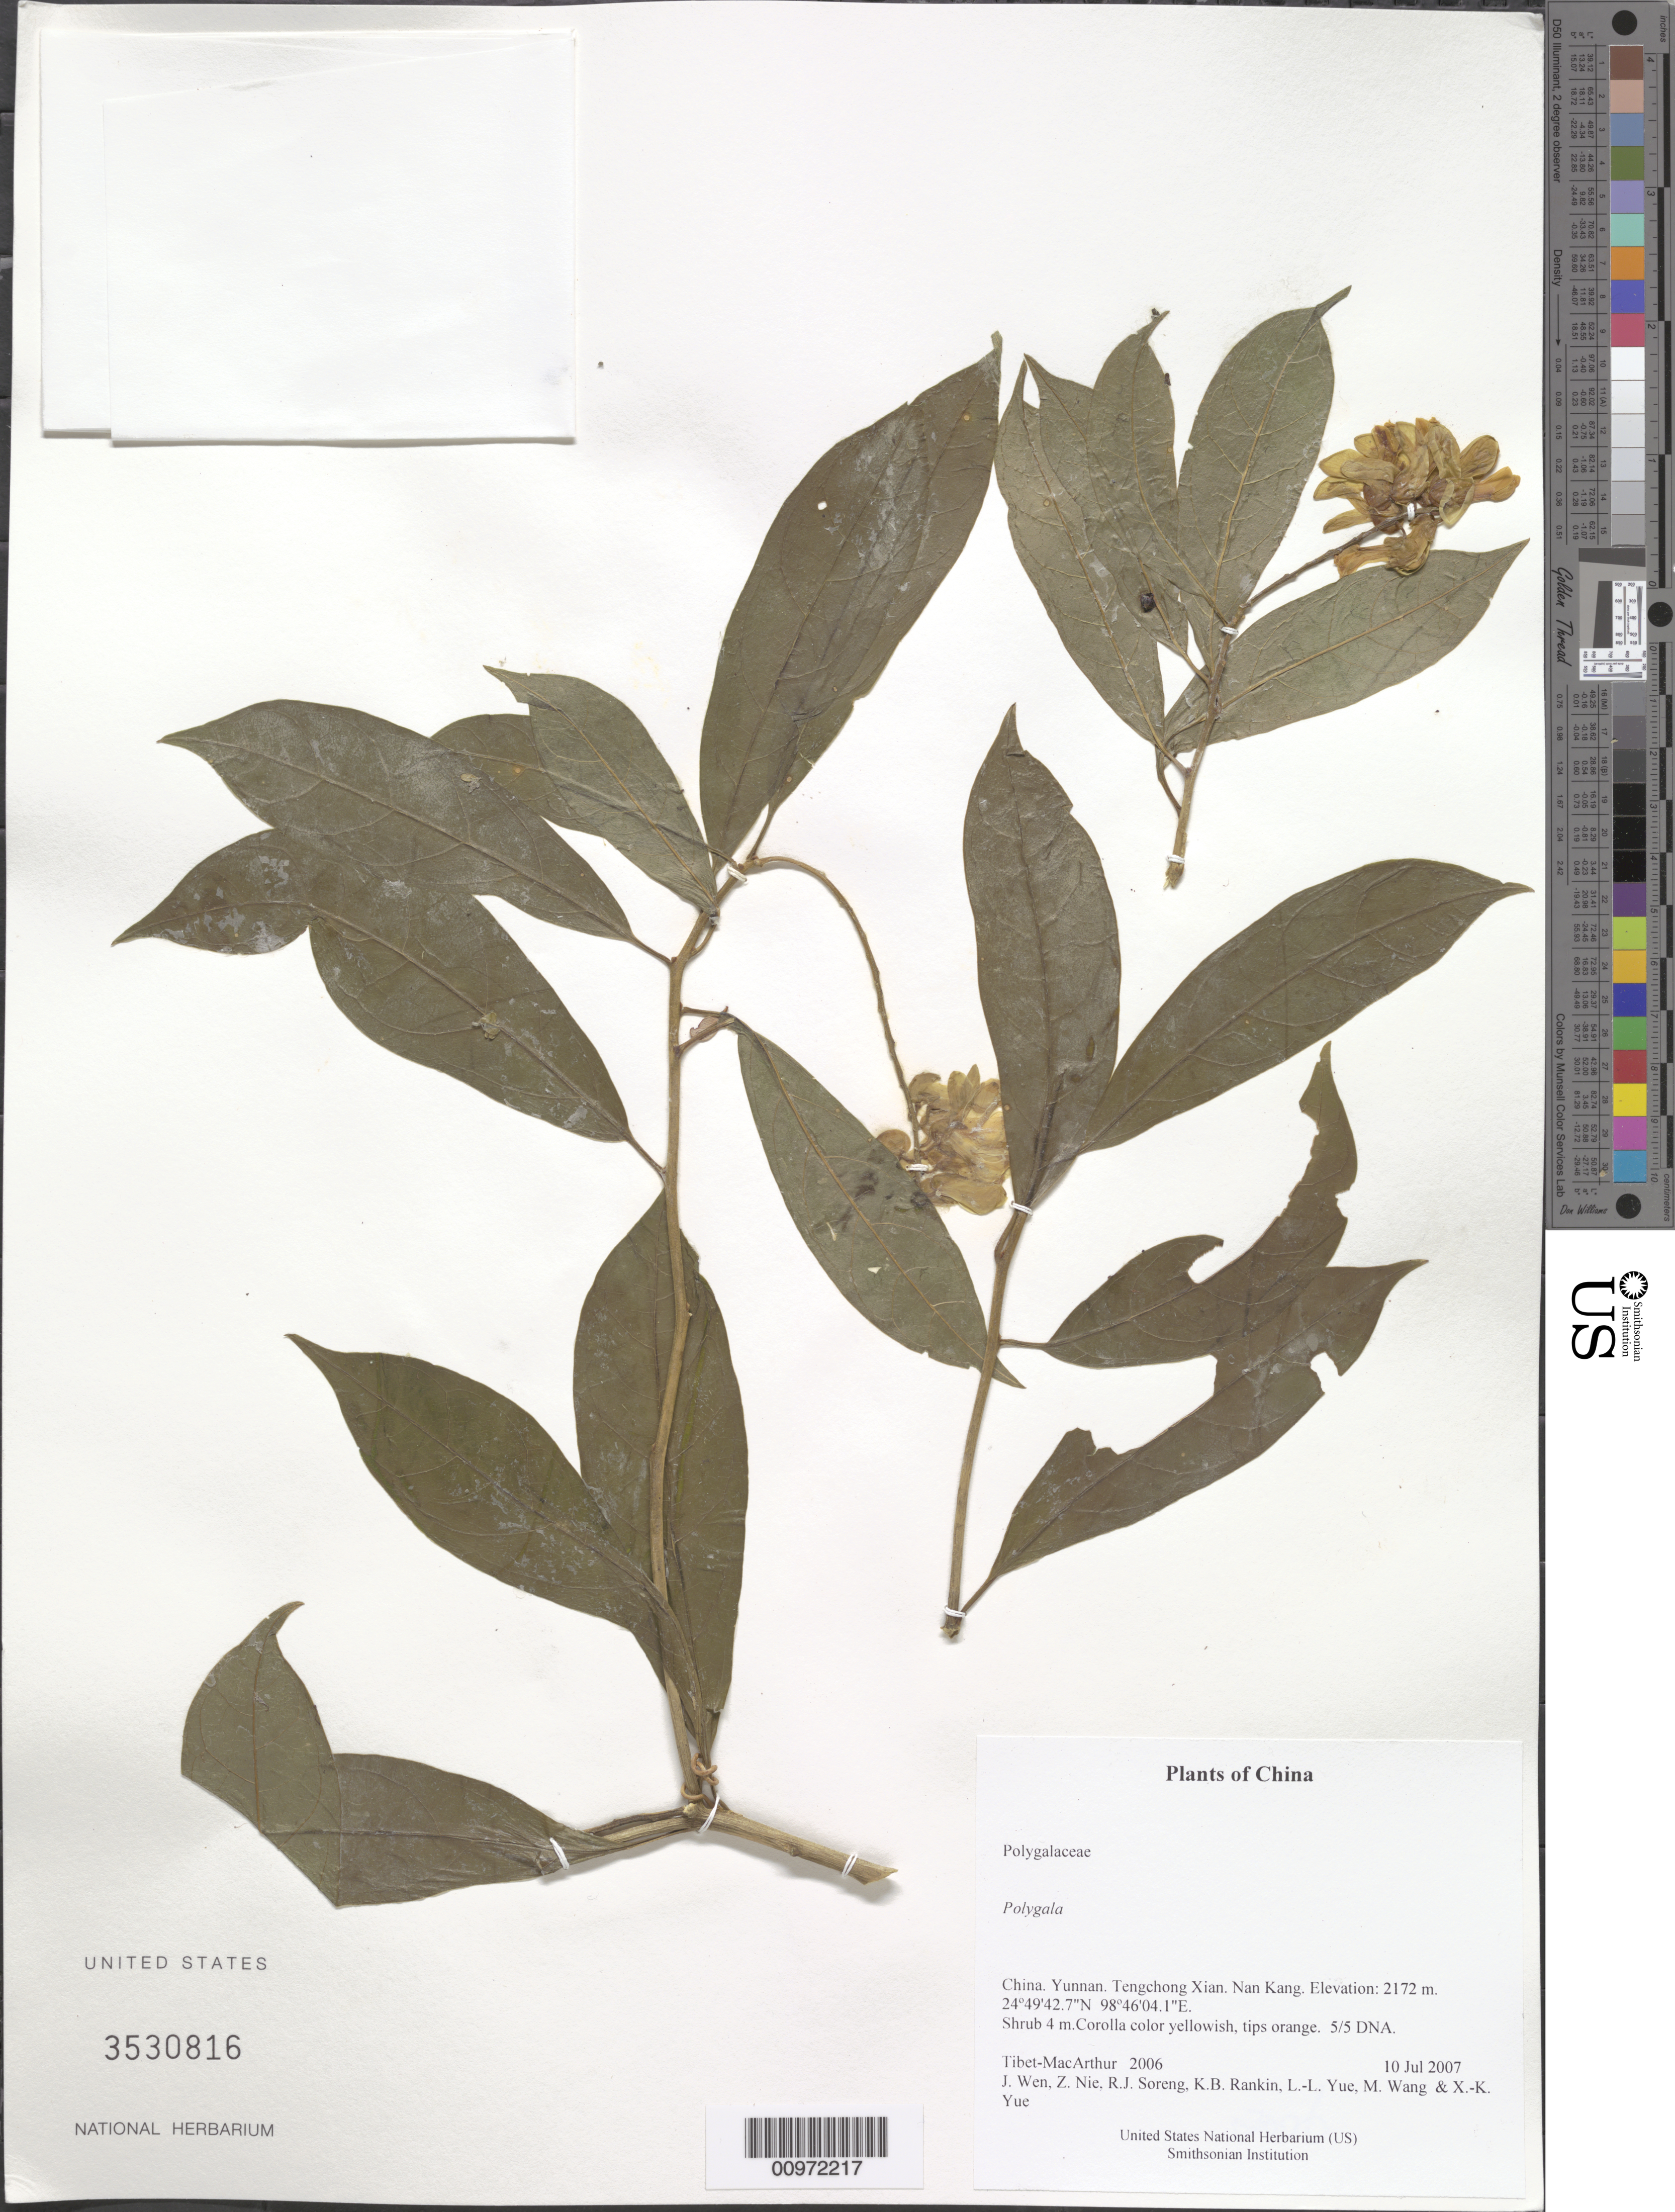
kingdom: Plantae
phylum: Tracheophyta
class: Magnoliopsida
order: Fabales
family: Polygalaceae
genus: Polygala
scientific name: Polygala longicaulis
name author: Kunth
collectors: Tibet-MacArthur, J. Wen, Z. Nie, R. J. Soreng, K. Rankin, L. Yue, M. Wang & X. Yue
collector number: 2006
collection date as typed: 10 Jul 2007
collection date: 2007-07-10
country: China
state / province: Yunnan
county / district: Tengchong Xian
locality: Nan Kang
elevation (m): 2172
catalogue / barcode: US 3530816